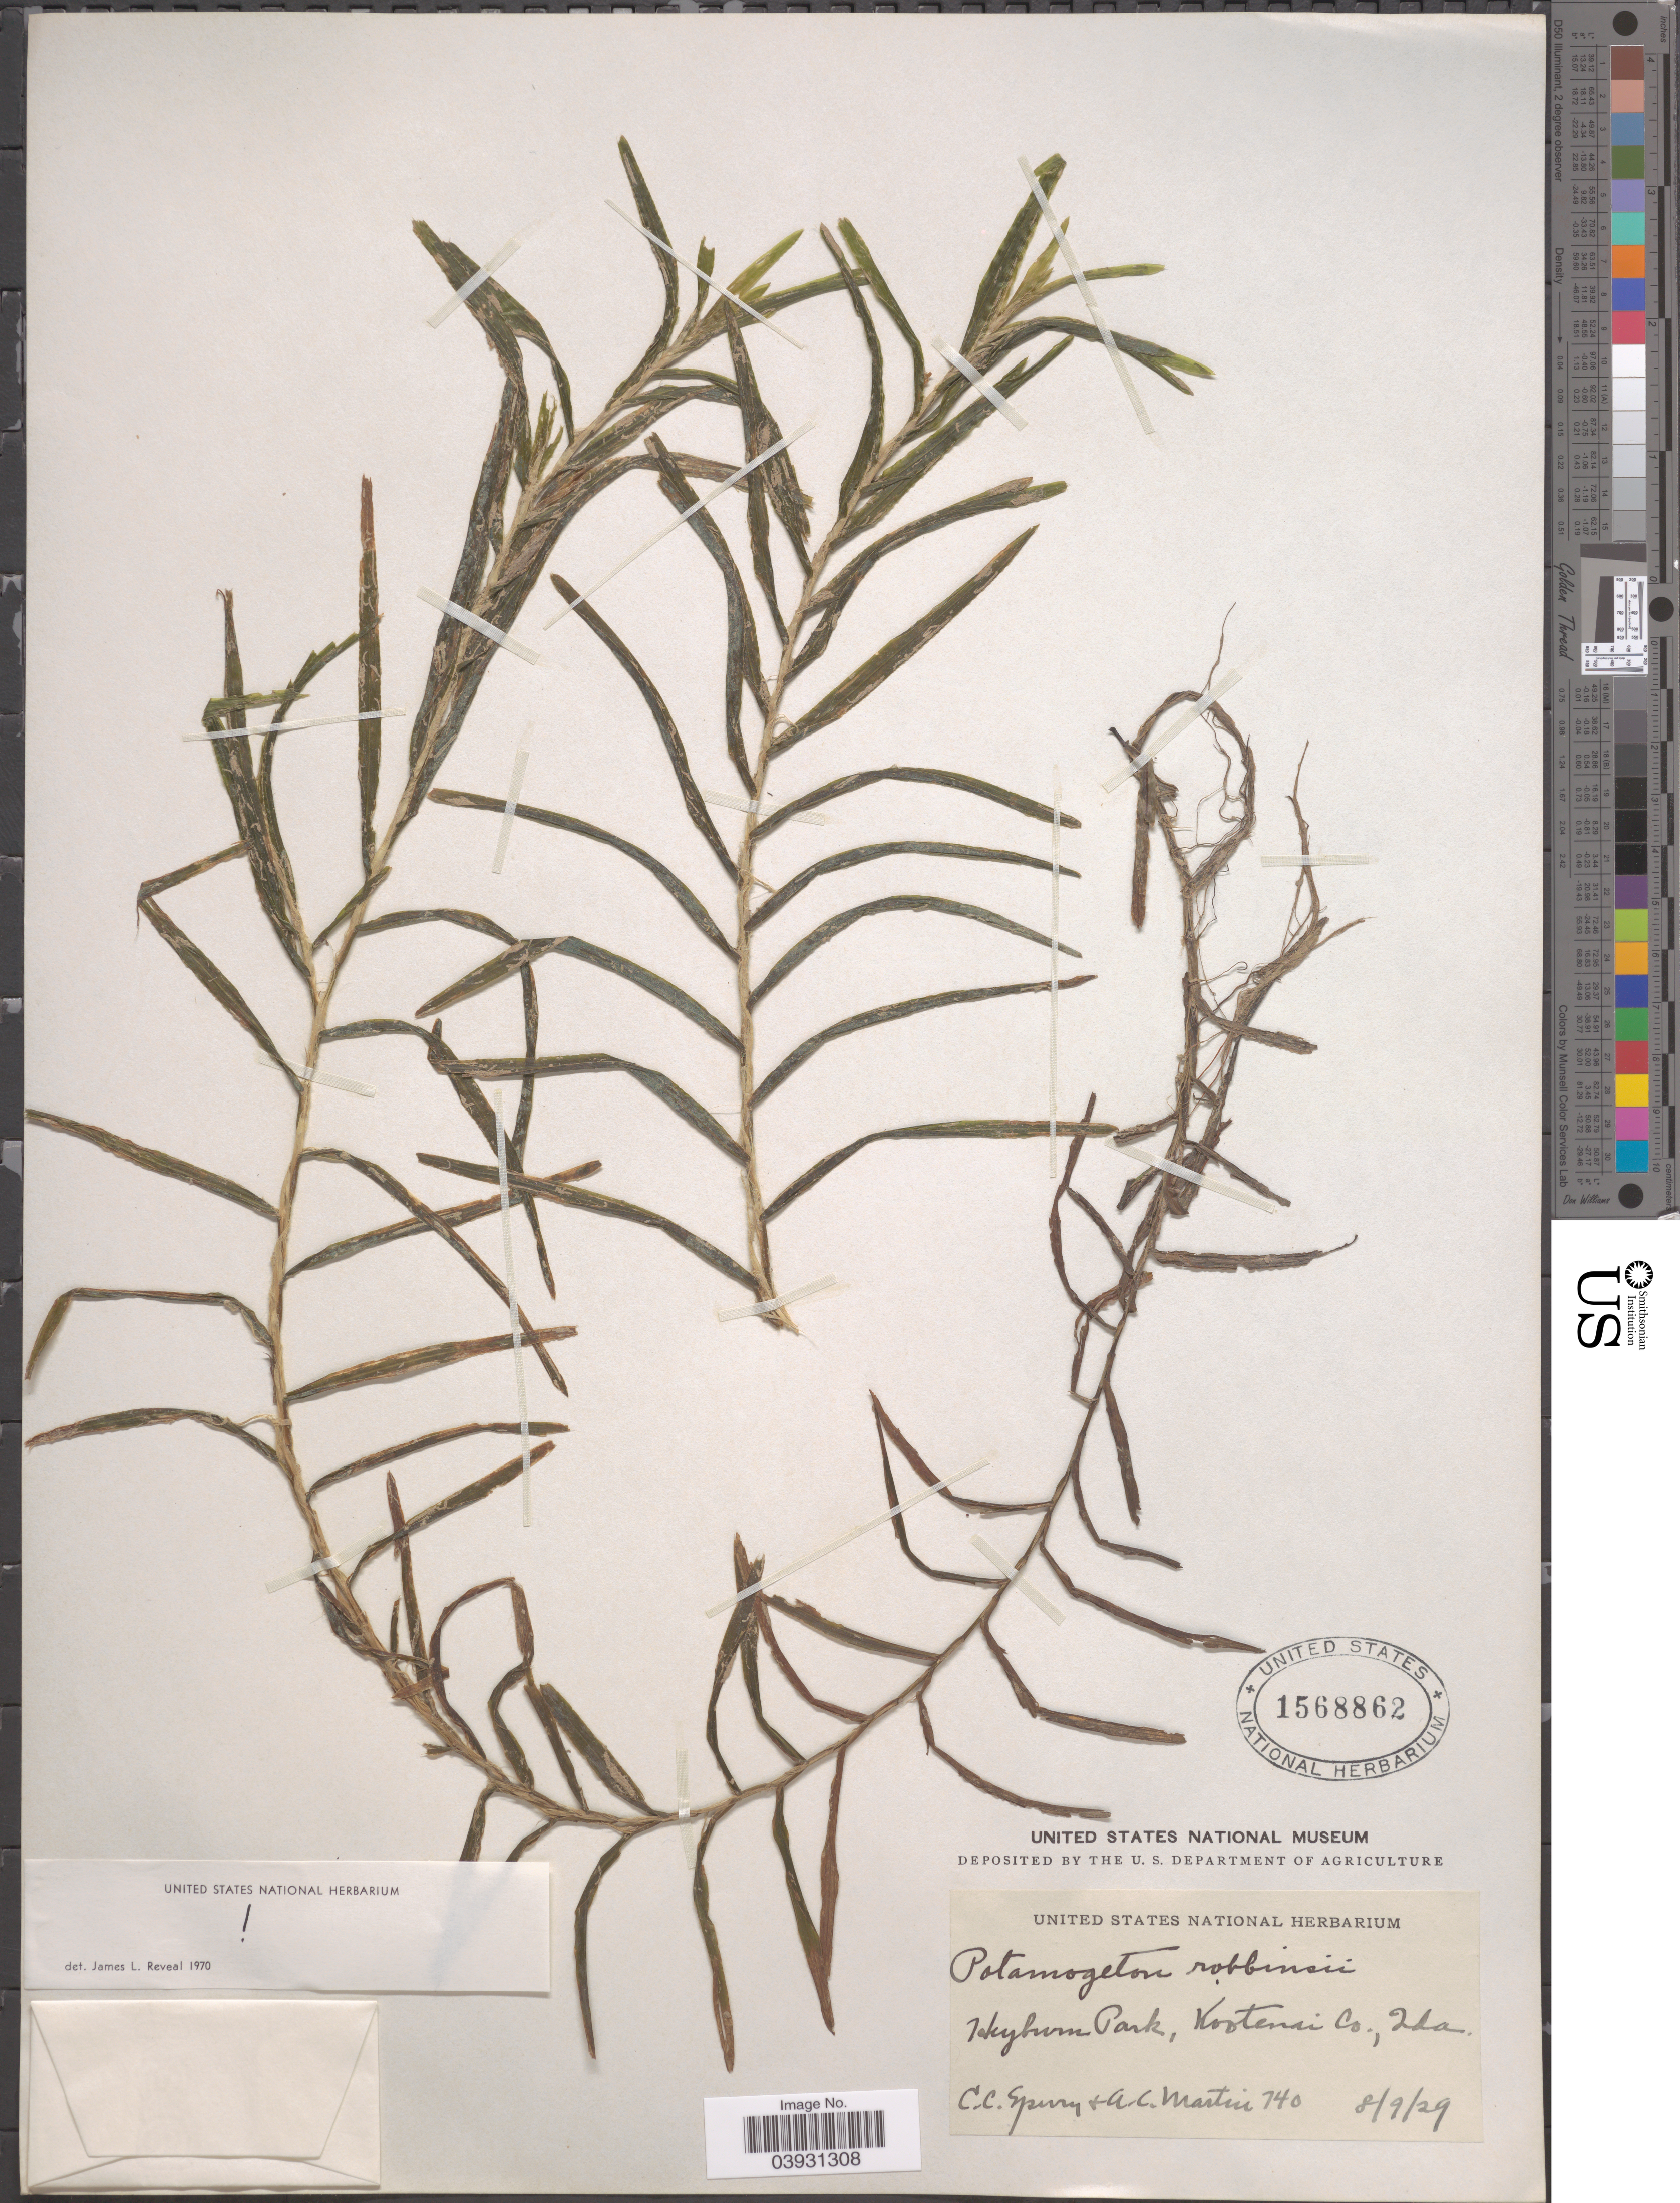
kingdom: Plantae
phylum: Tracheophyta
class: Liliopsida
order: Alismatales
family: Potamogetonaceae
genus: Potamogeton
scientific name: Potamogeton robbinsii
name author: Oakes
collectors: C. C. Sperry & A. C. Martin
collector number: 740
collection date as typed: Transcribed d/m/y: 9/8/29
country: United States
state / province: Idaho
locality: Hyburn Park, Kootenai Co.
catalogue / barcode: US 1568862